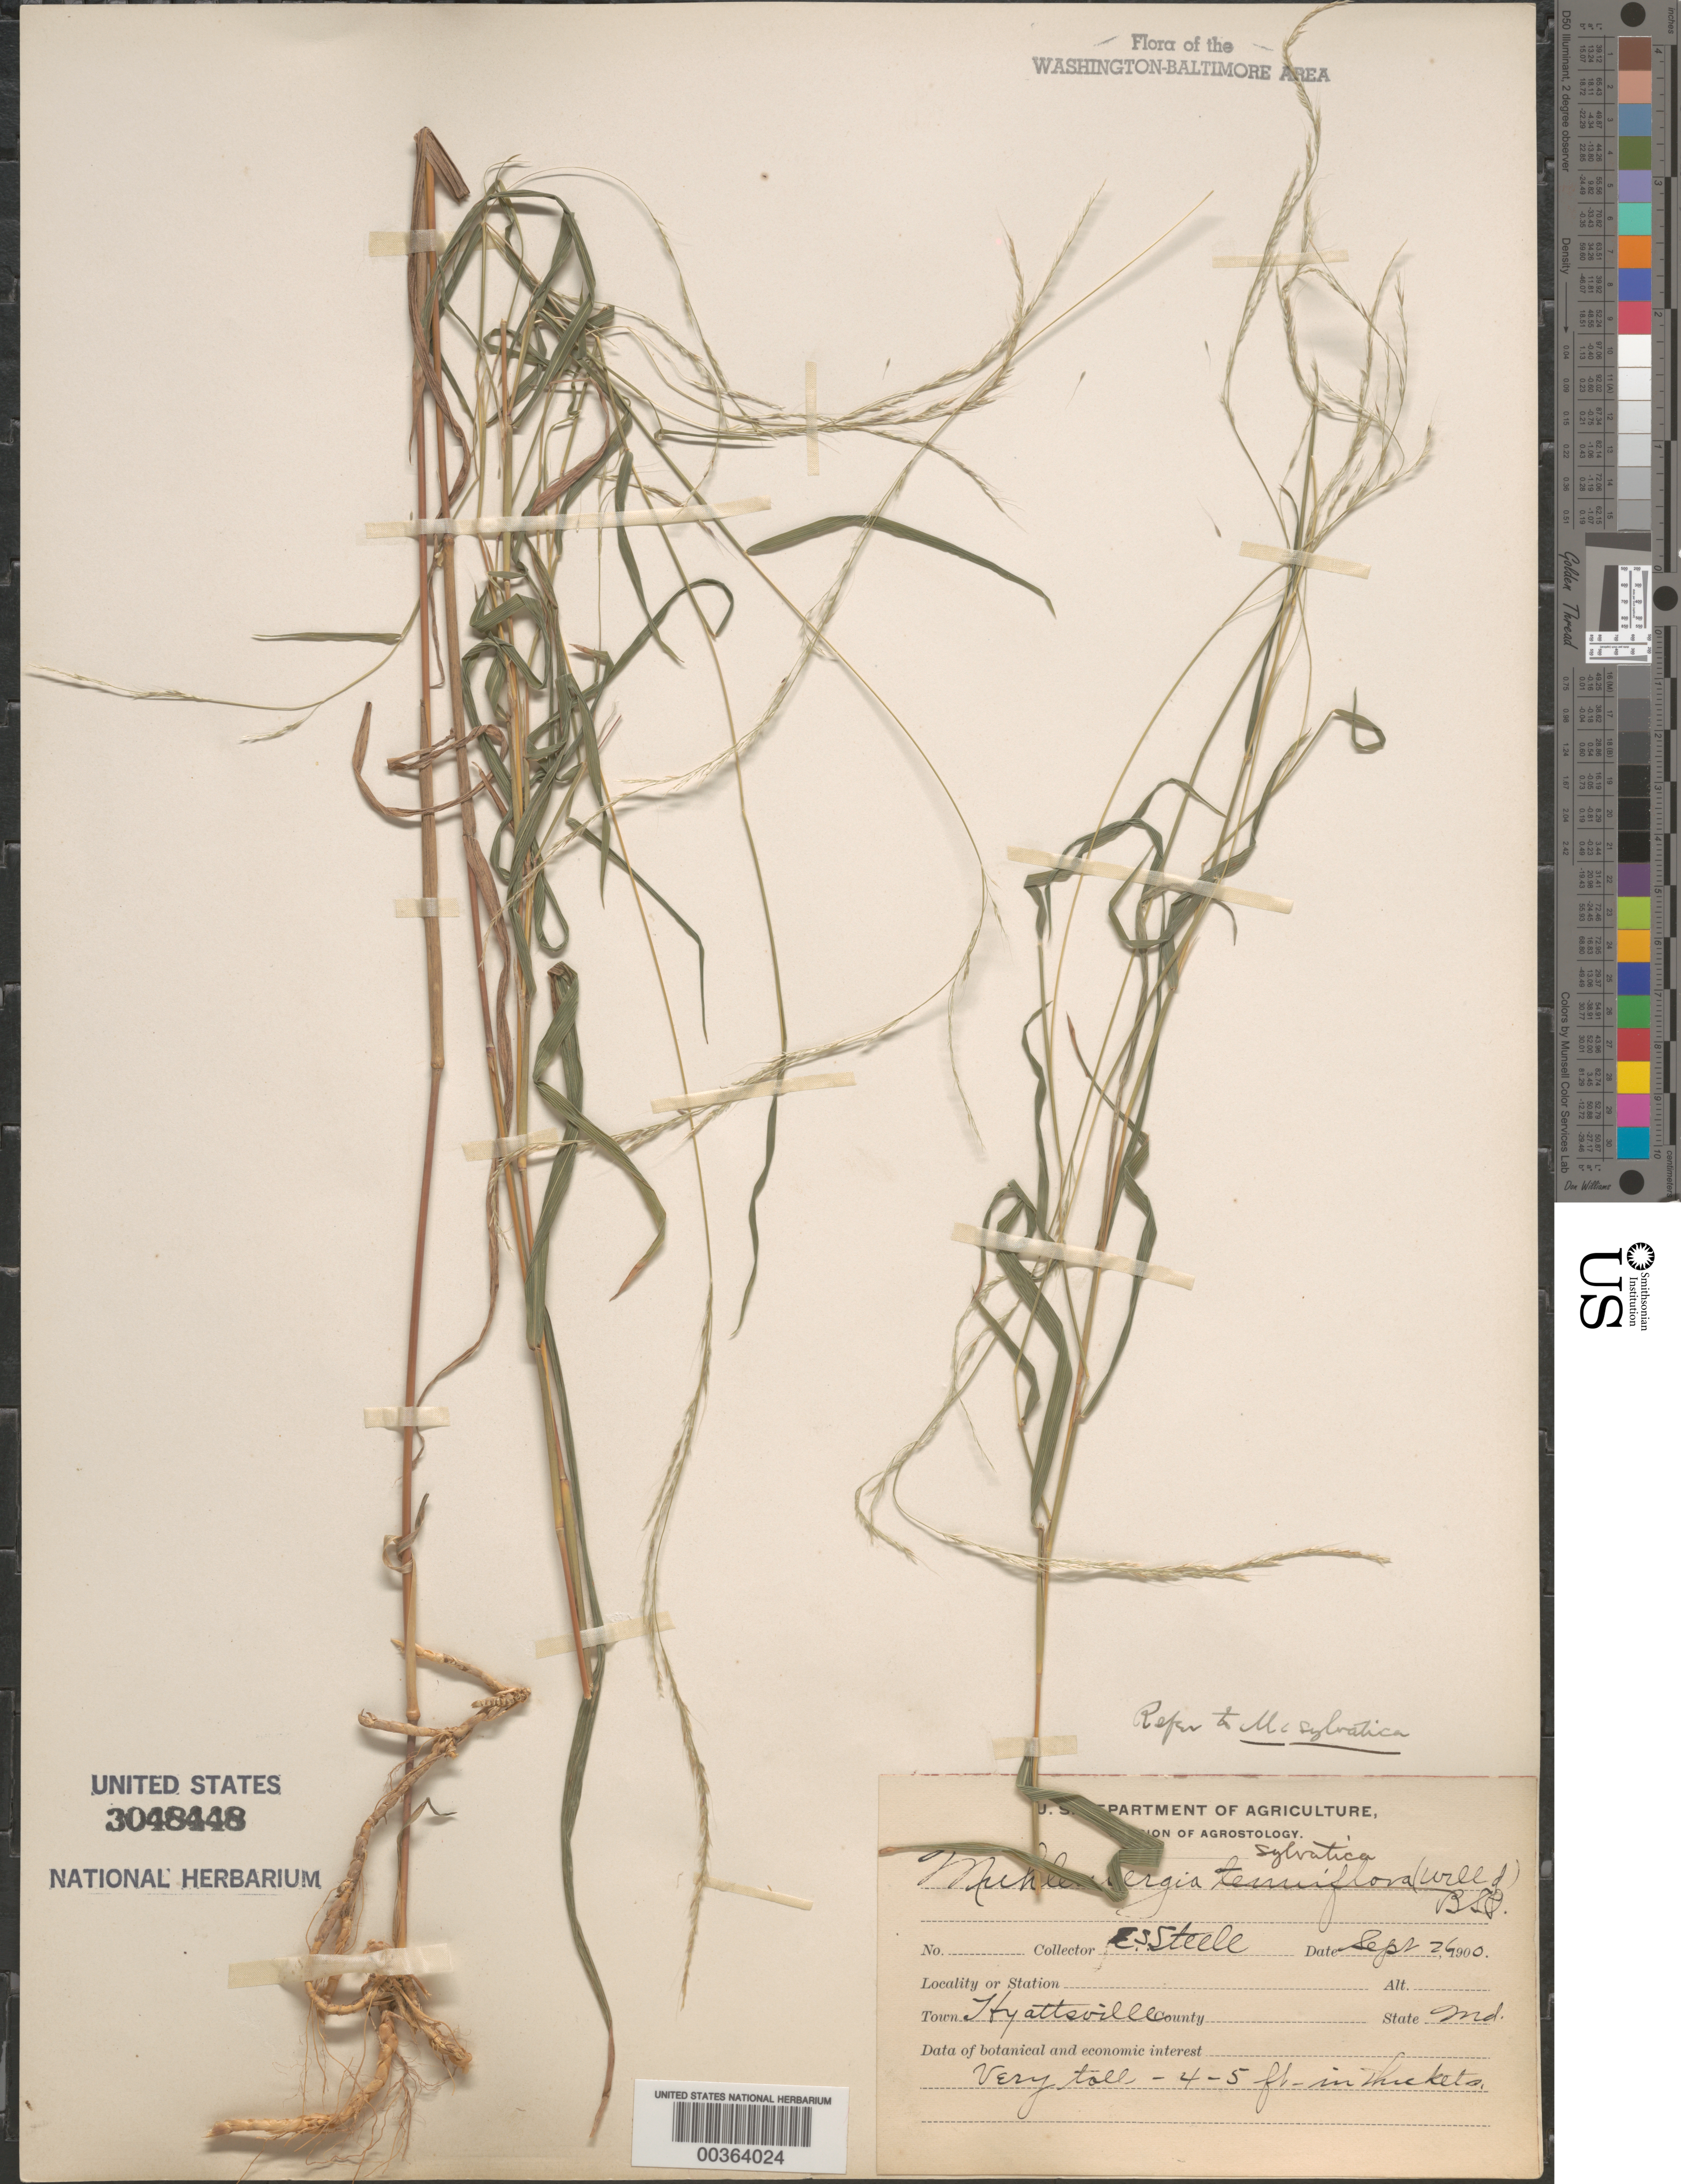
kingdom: Plantae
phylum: Tracheophyta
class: Liliopsida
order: Poales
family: Poaceae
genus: Muhlenbergia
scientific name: Muhlenbergia sylvatica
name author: (Torr.) Torr. ex A. Gray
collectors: E. Steele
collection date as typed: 26 Sep 1900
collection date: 1900-09-26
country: United States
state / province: Maryland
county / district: Prince George's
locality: Hyattsville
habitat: In thickets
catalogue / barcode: US 3048448